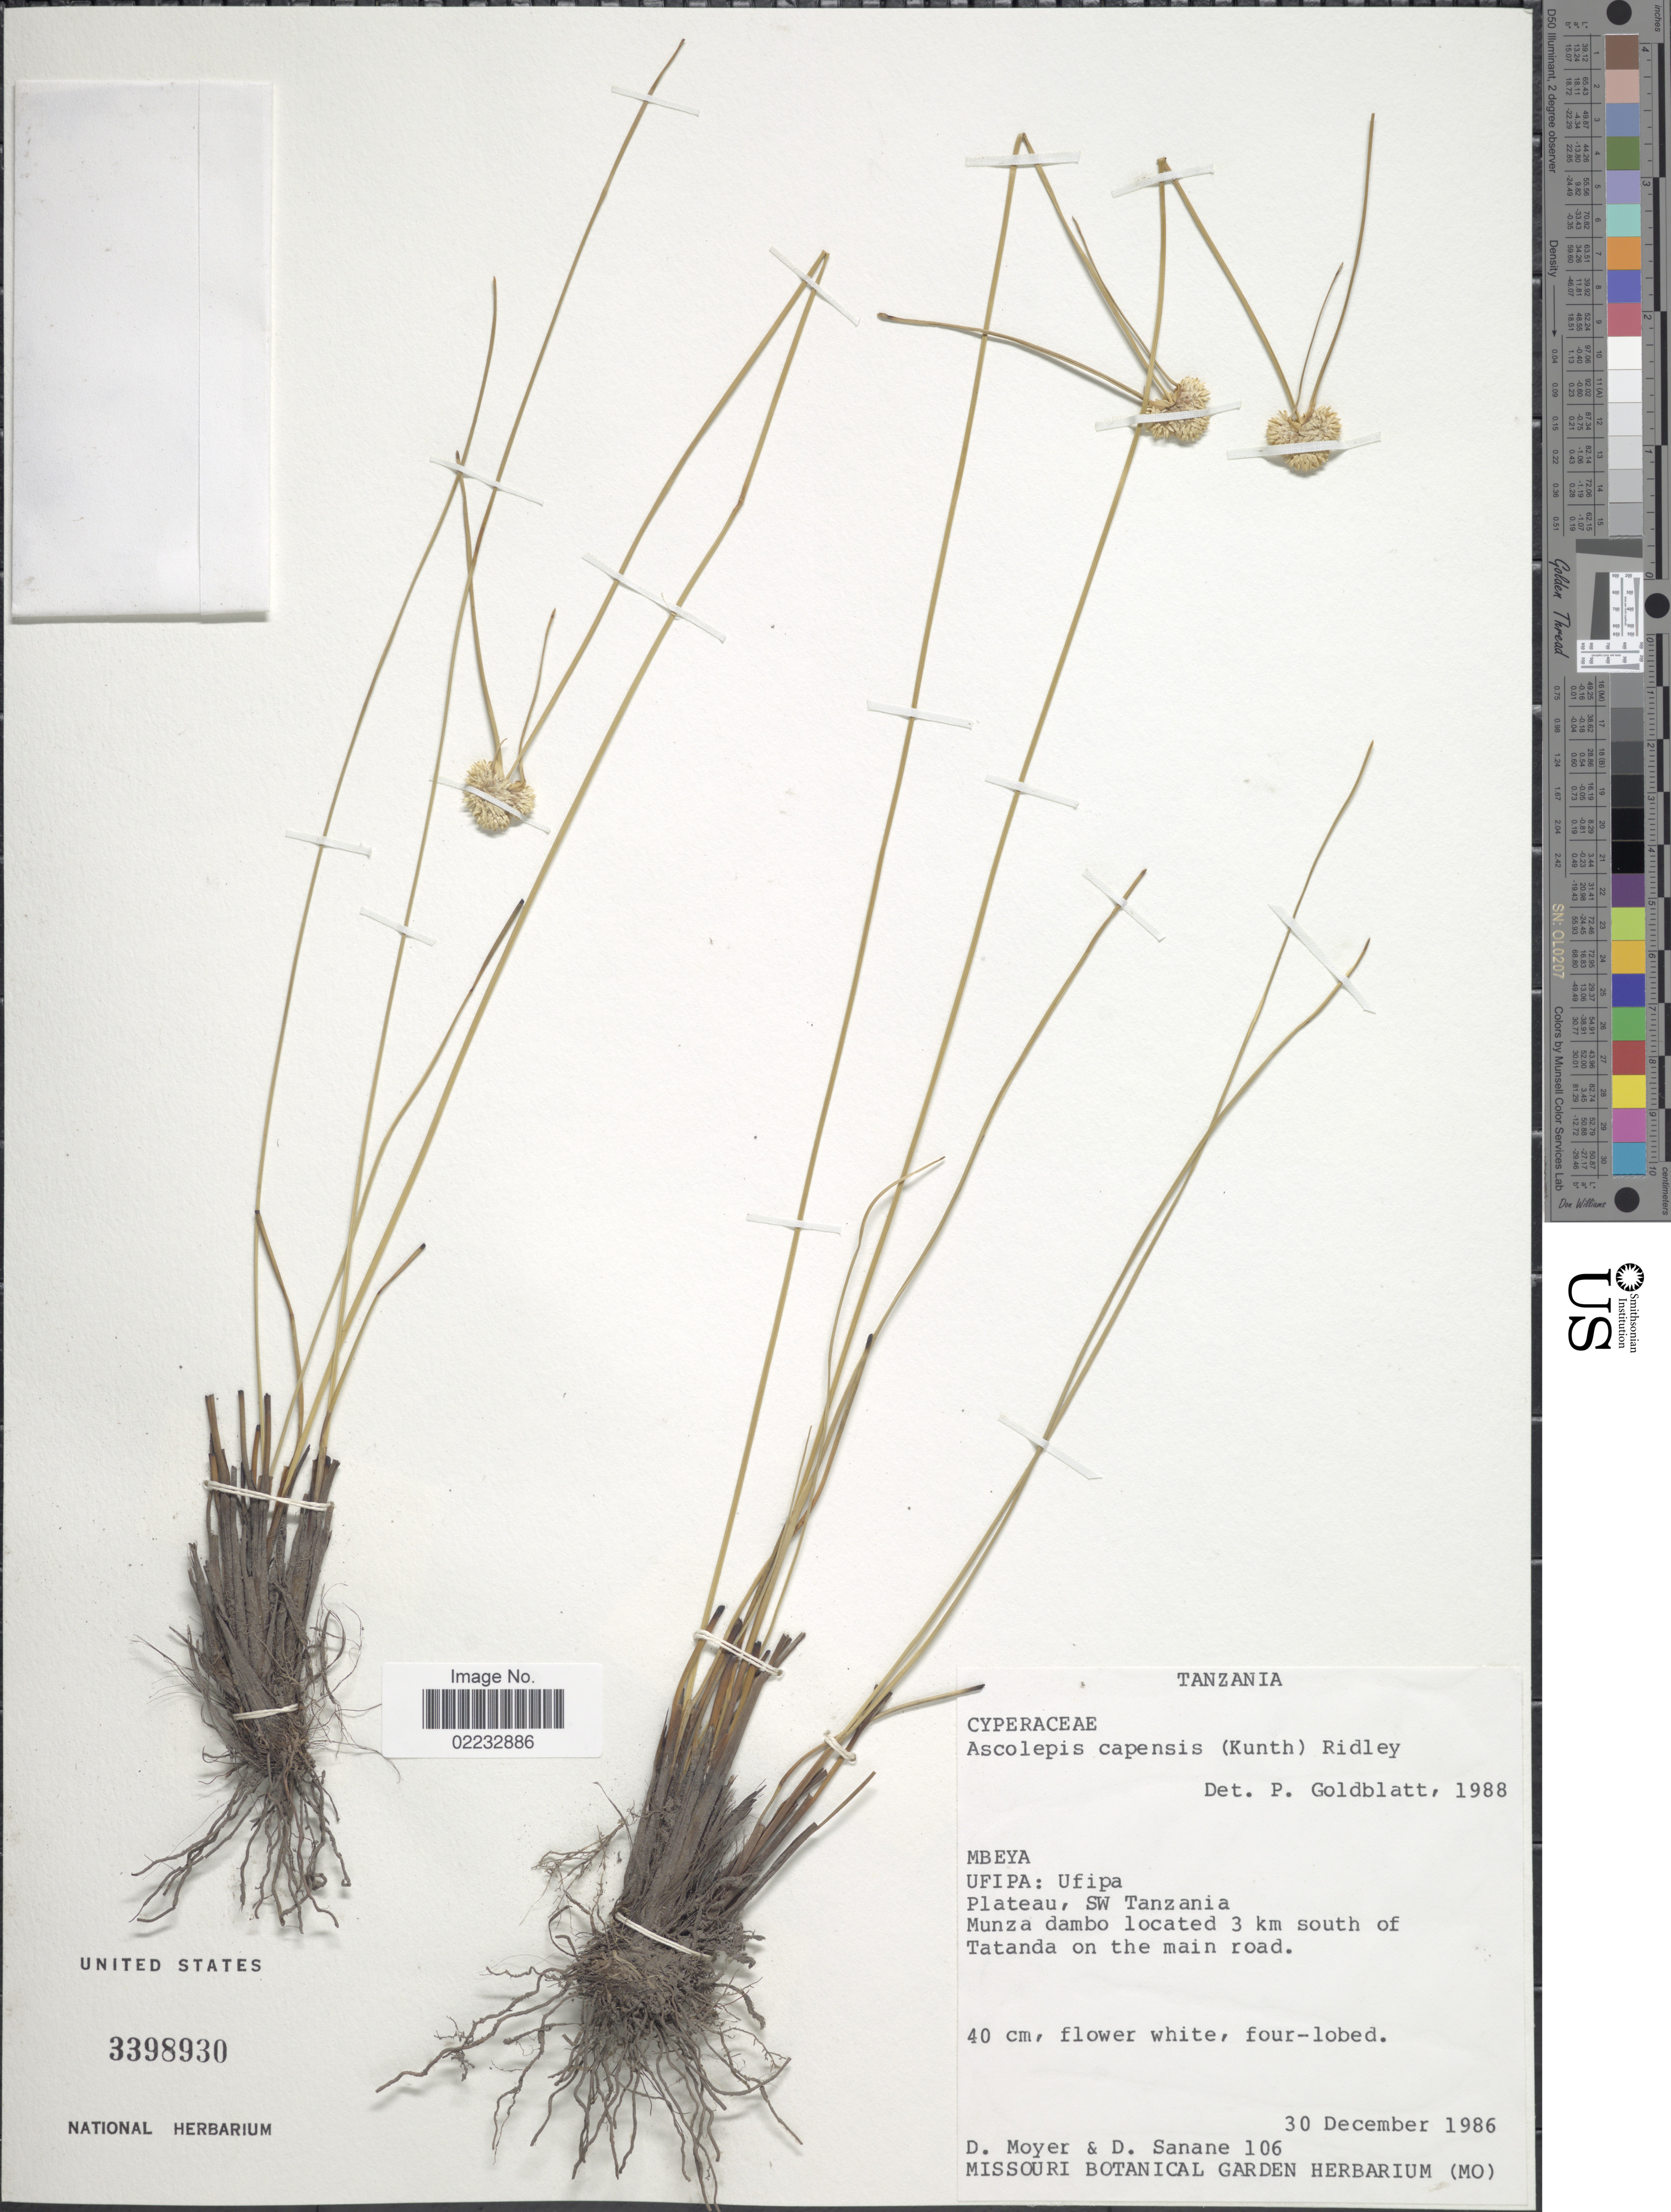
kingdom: Plantae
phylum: Tracheophyta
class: Liliopsida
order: Poales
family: Cyperaceae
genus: Cyperus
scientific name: Cyperus ascocapensis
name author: Bauters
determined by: Strong, M. T., (US), Smithsonian Institution - National Museum of Natural History (UNITED STATES)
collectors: D. Moyer & D. Sanane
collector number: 106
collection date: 1986-12-30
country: Tanzania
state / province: Mbeya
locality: UFIPA: Ufipa, Plateau, SW Tanzania, Munza dambo located 3 km south of Tatanda on the main road.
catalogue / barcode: US 3398930